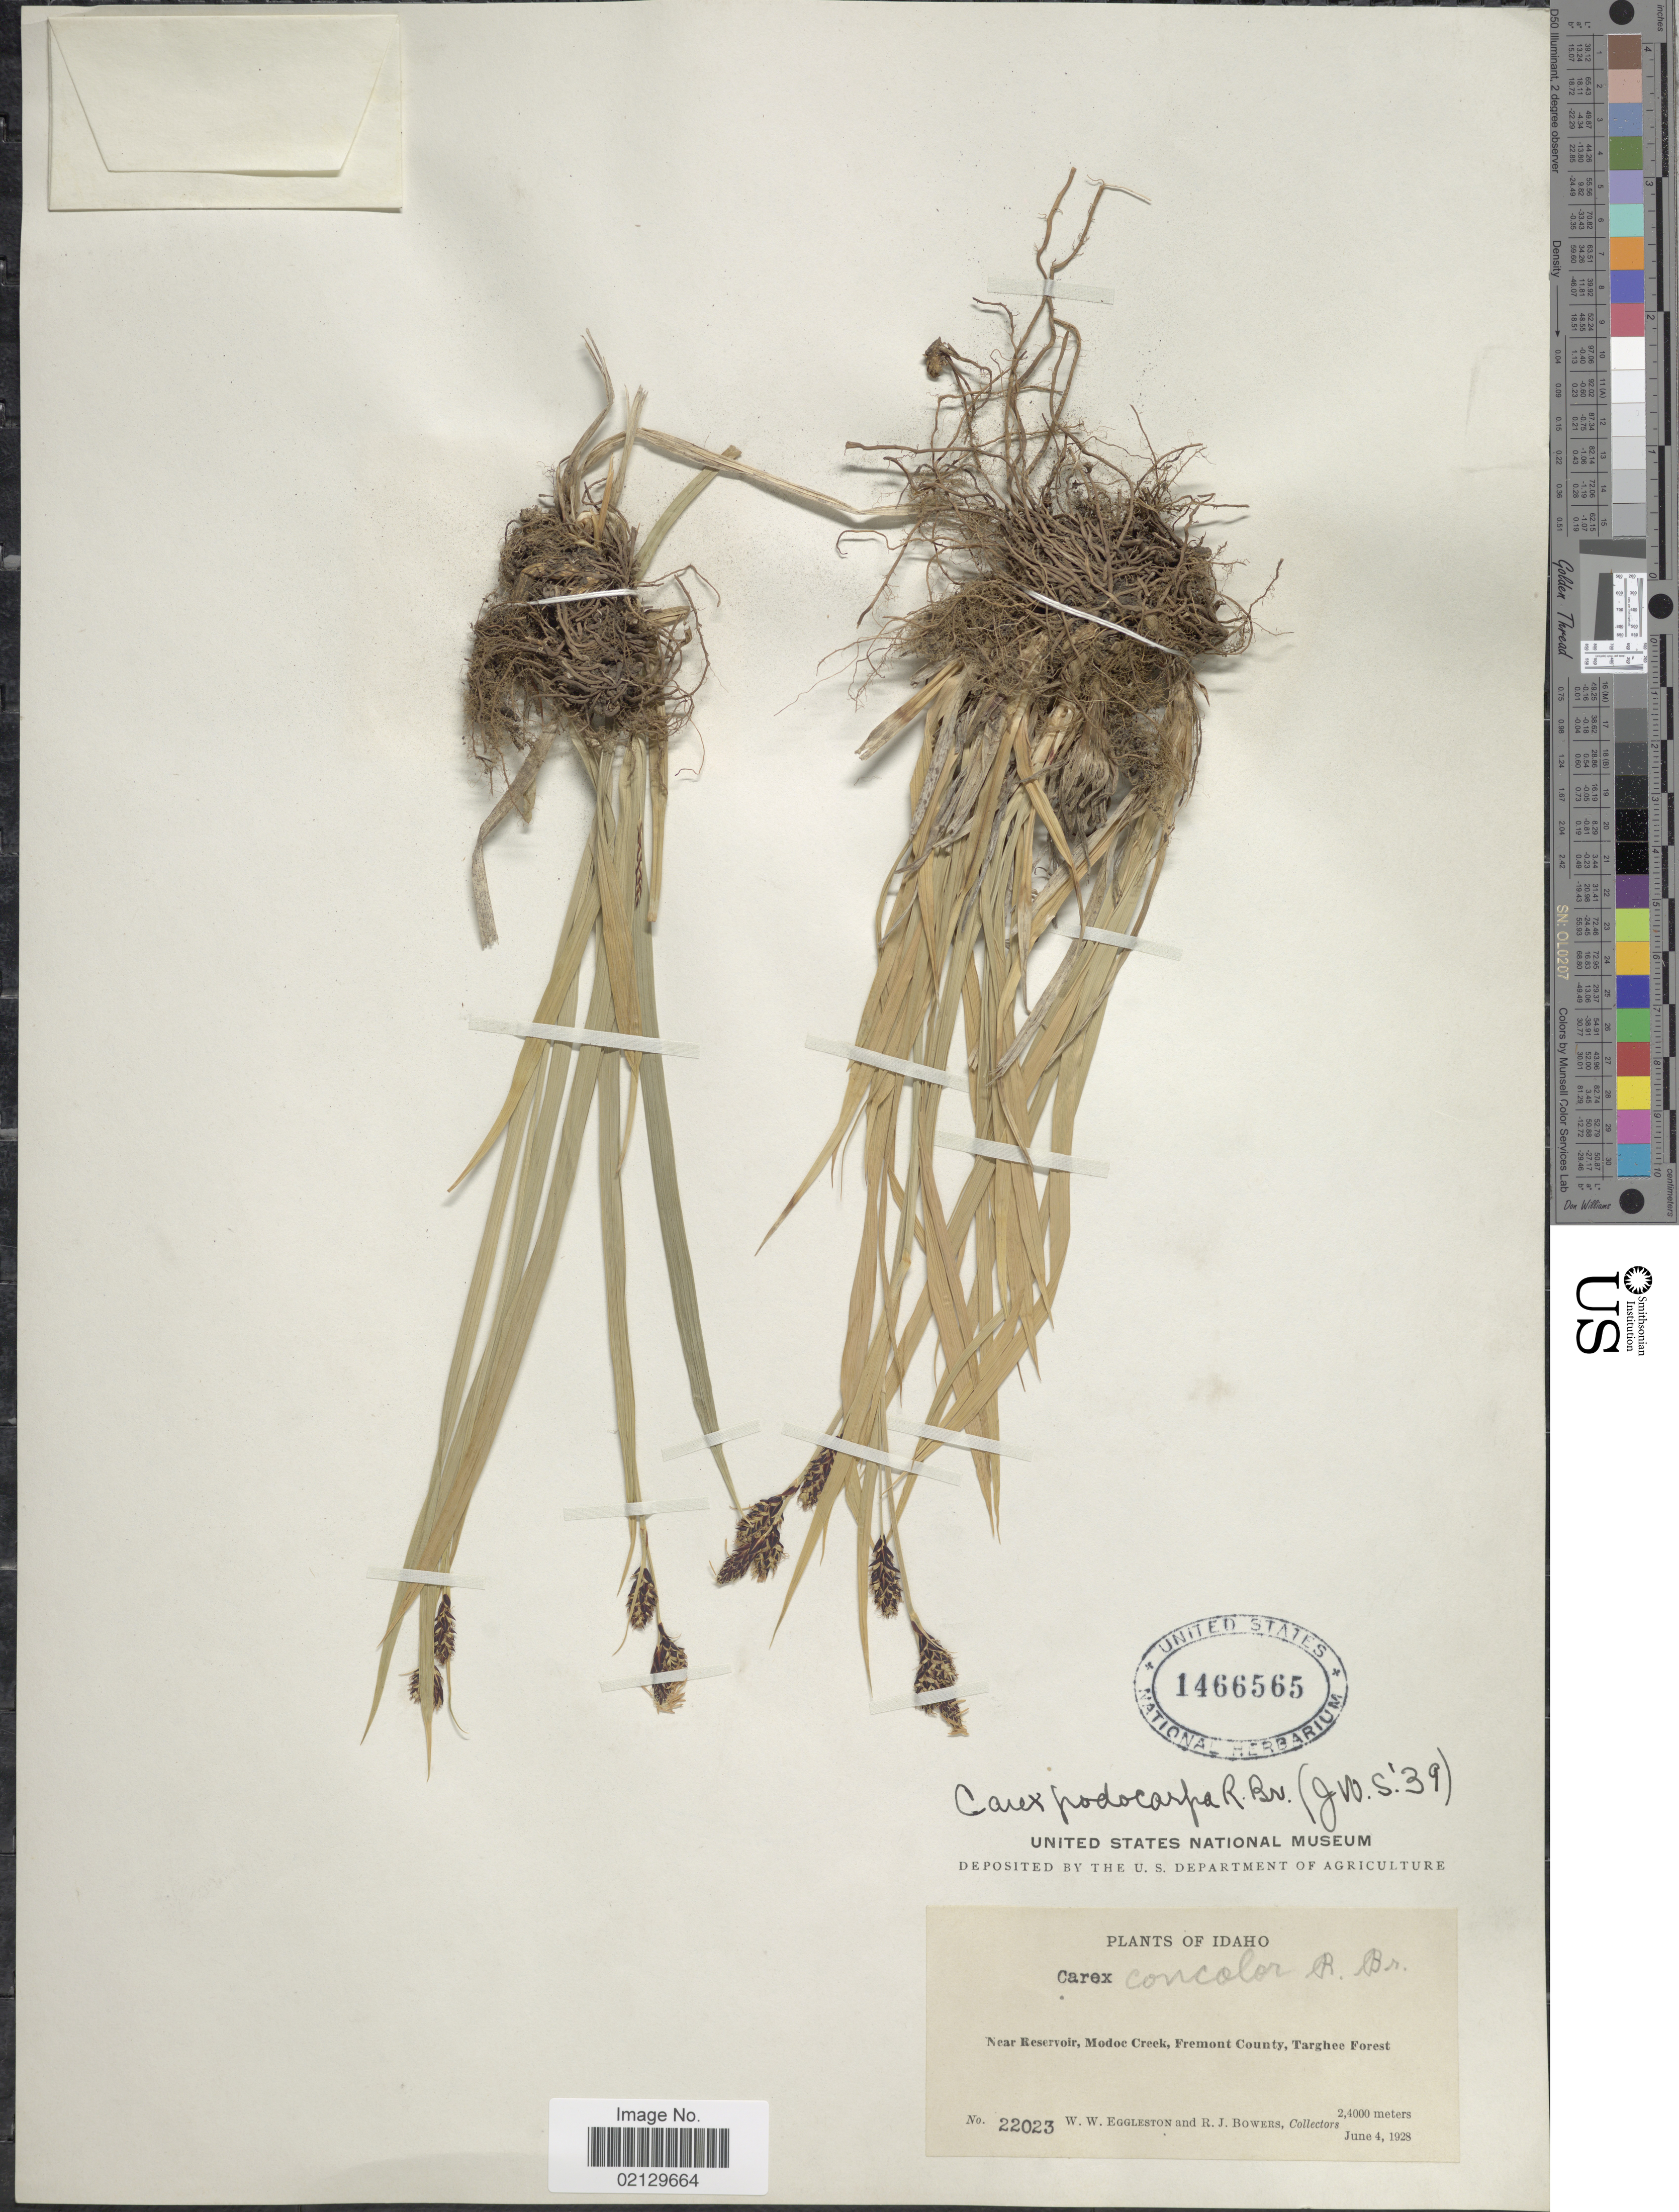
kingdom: Plantae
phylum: Tracheophyta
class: Liliopsida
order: Poales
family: Cyperaceae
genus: Carex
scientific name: Carex podocarpa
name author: R. Br.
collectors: W. W. Eggleston & R. Bowers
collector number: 22023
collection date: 1928-06-04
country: United States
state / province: Idaho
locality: Idaho. Near reservoir, Modie Creek, Fremont County, Targhee Forest.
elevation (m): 2400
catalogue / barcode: US 1466565